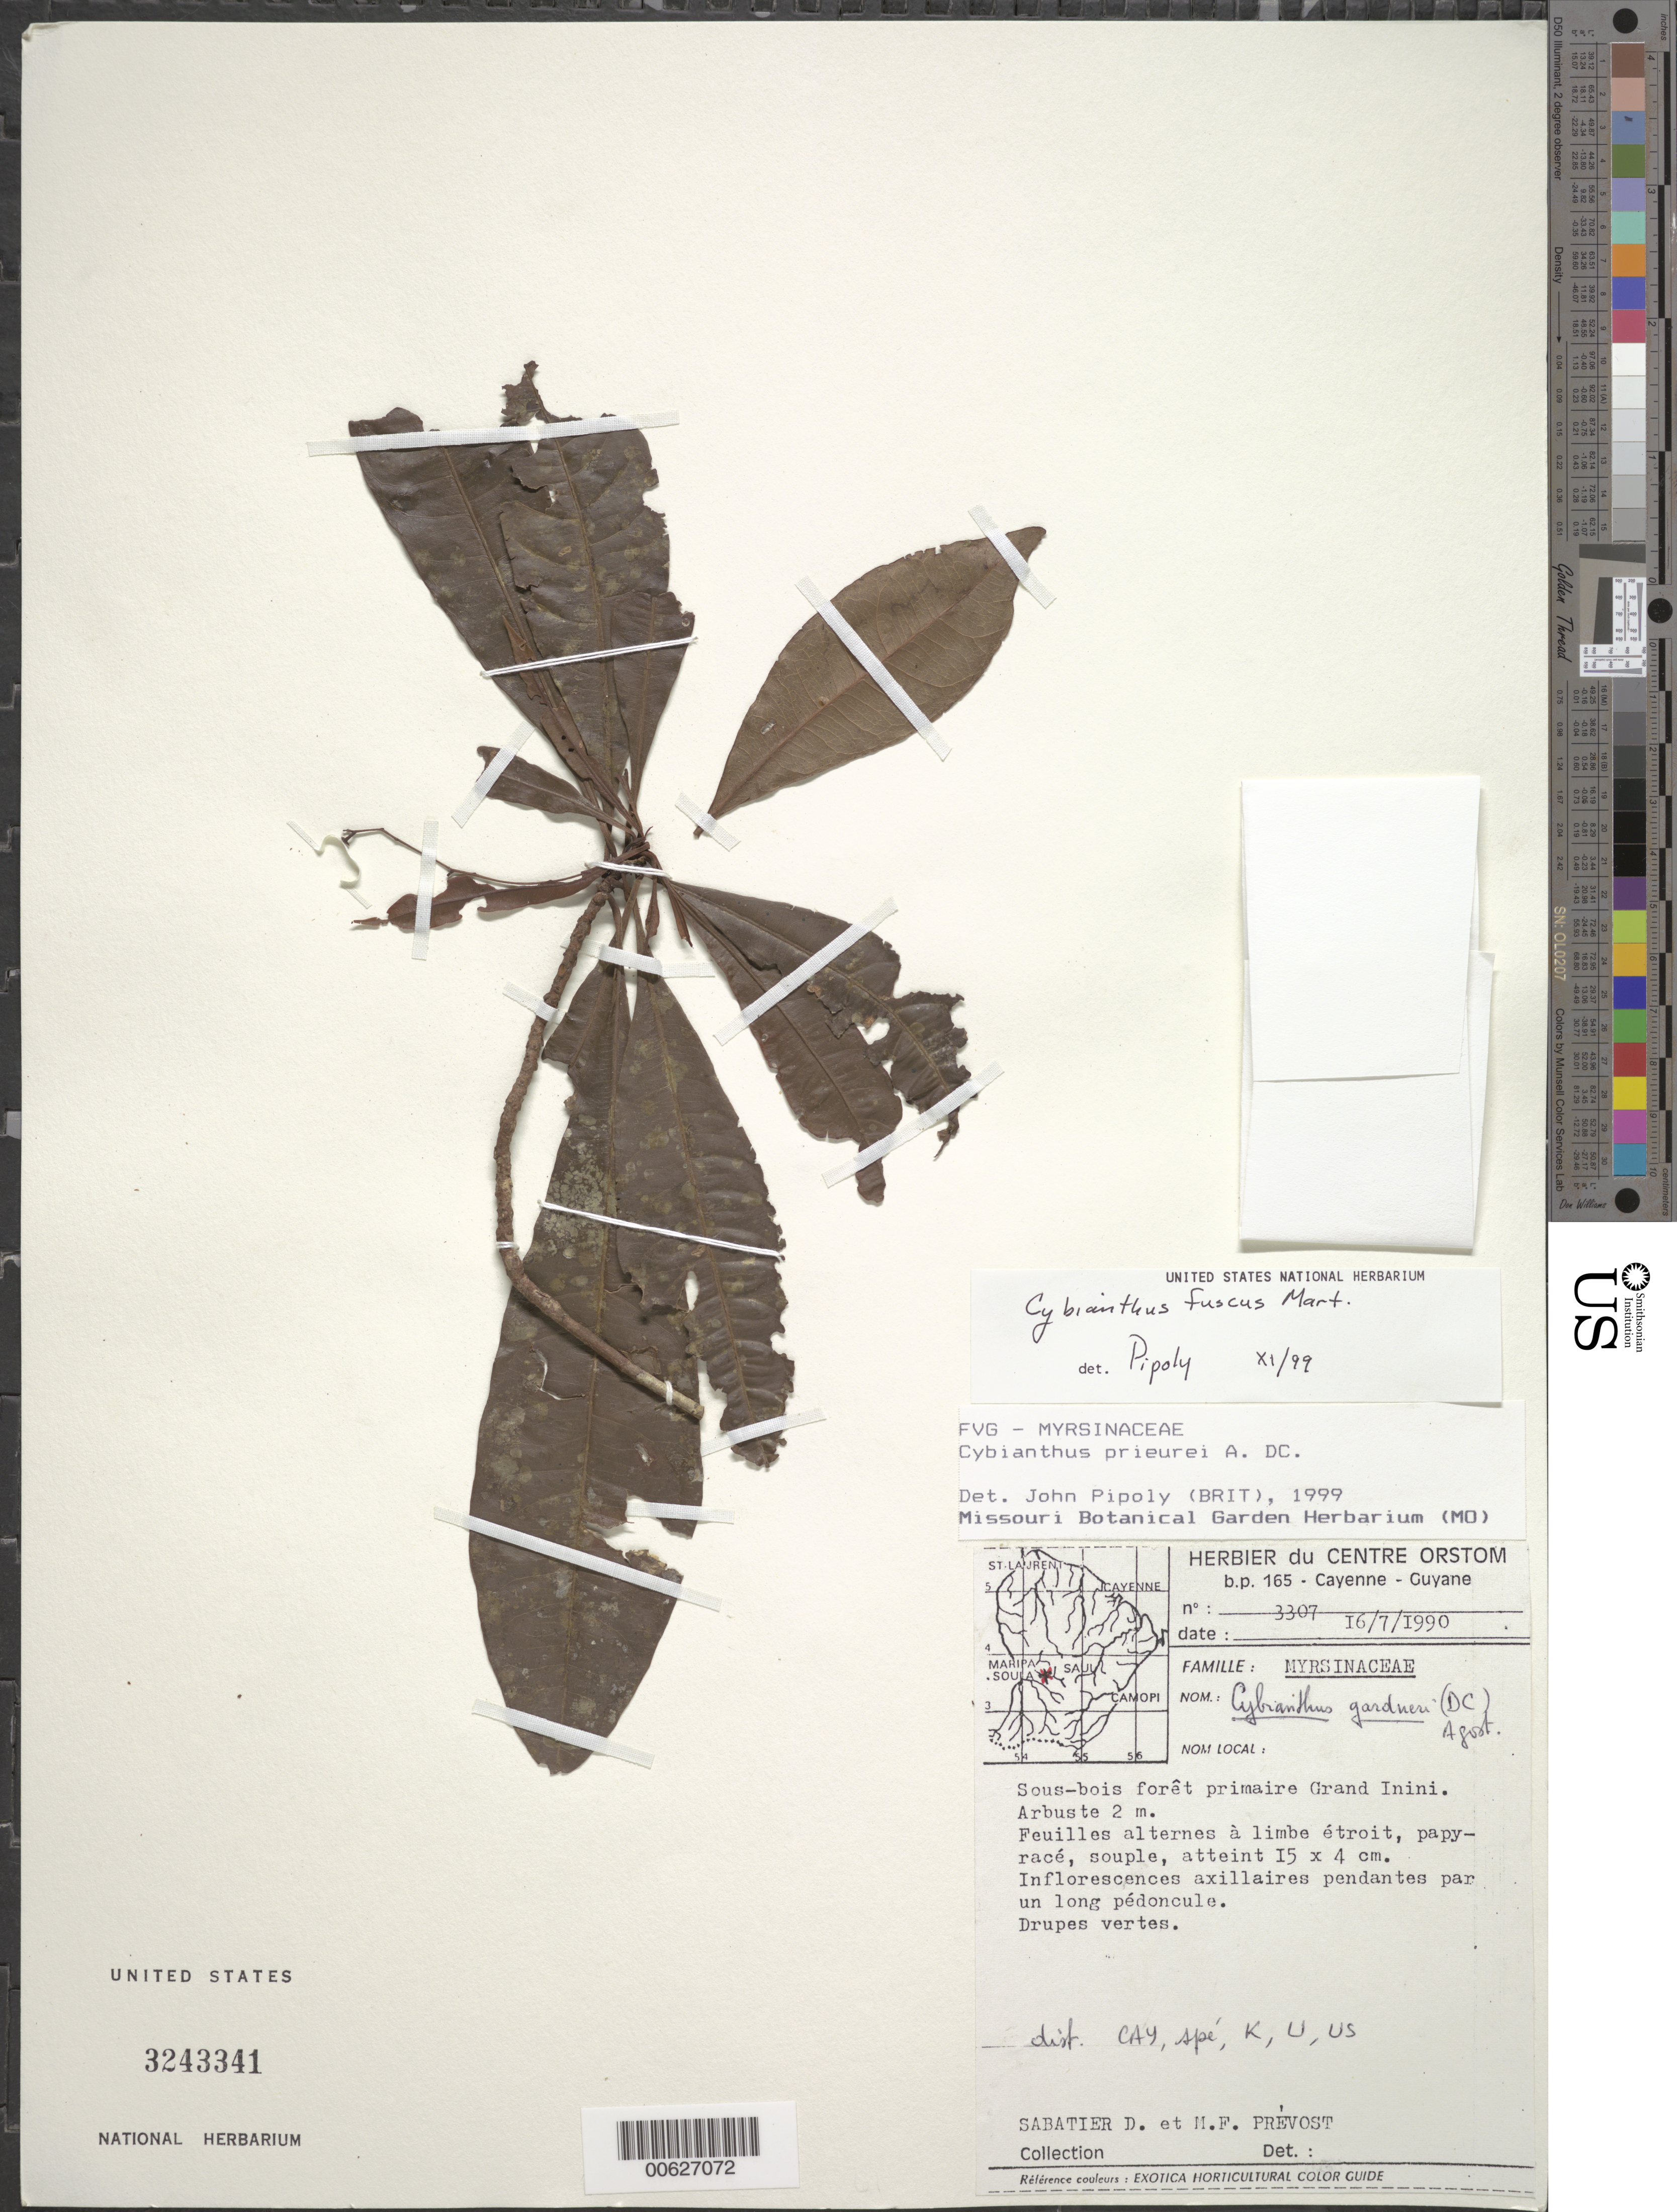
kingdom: Plantae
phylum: Tracheophyta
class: Magnoliopsida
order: Ericales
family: Primulaceae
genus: Cybianthus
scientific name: Cybianthus fuscus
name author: Mart.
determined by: Pipoly, J. J., III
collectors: D. Sabatier & M.-F. Prévost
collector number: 3307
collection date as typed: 16-Jul-90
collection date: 1990-07-16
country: French Guiana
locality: Rivière Grand Inini, Bassin de Maroni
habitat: Primary forest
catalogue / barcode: US 3243341